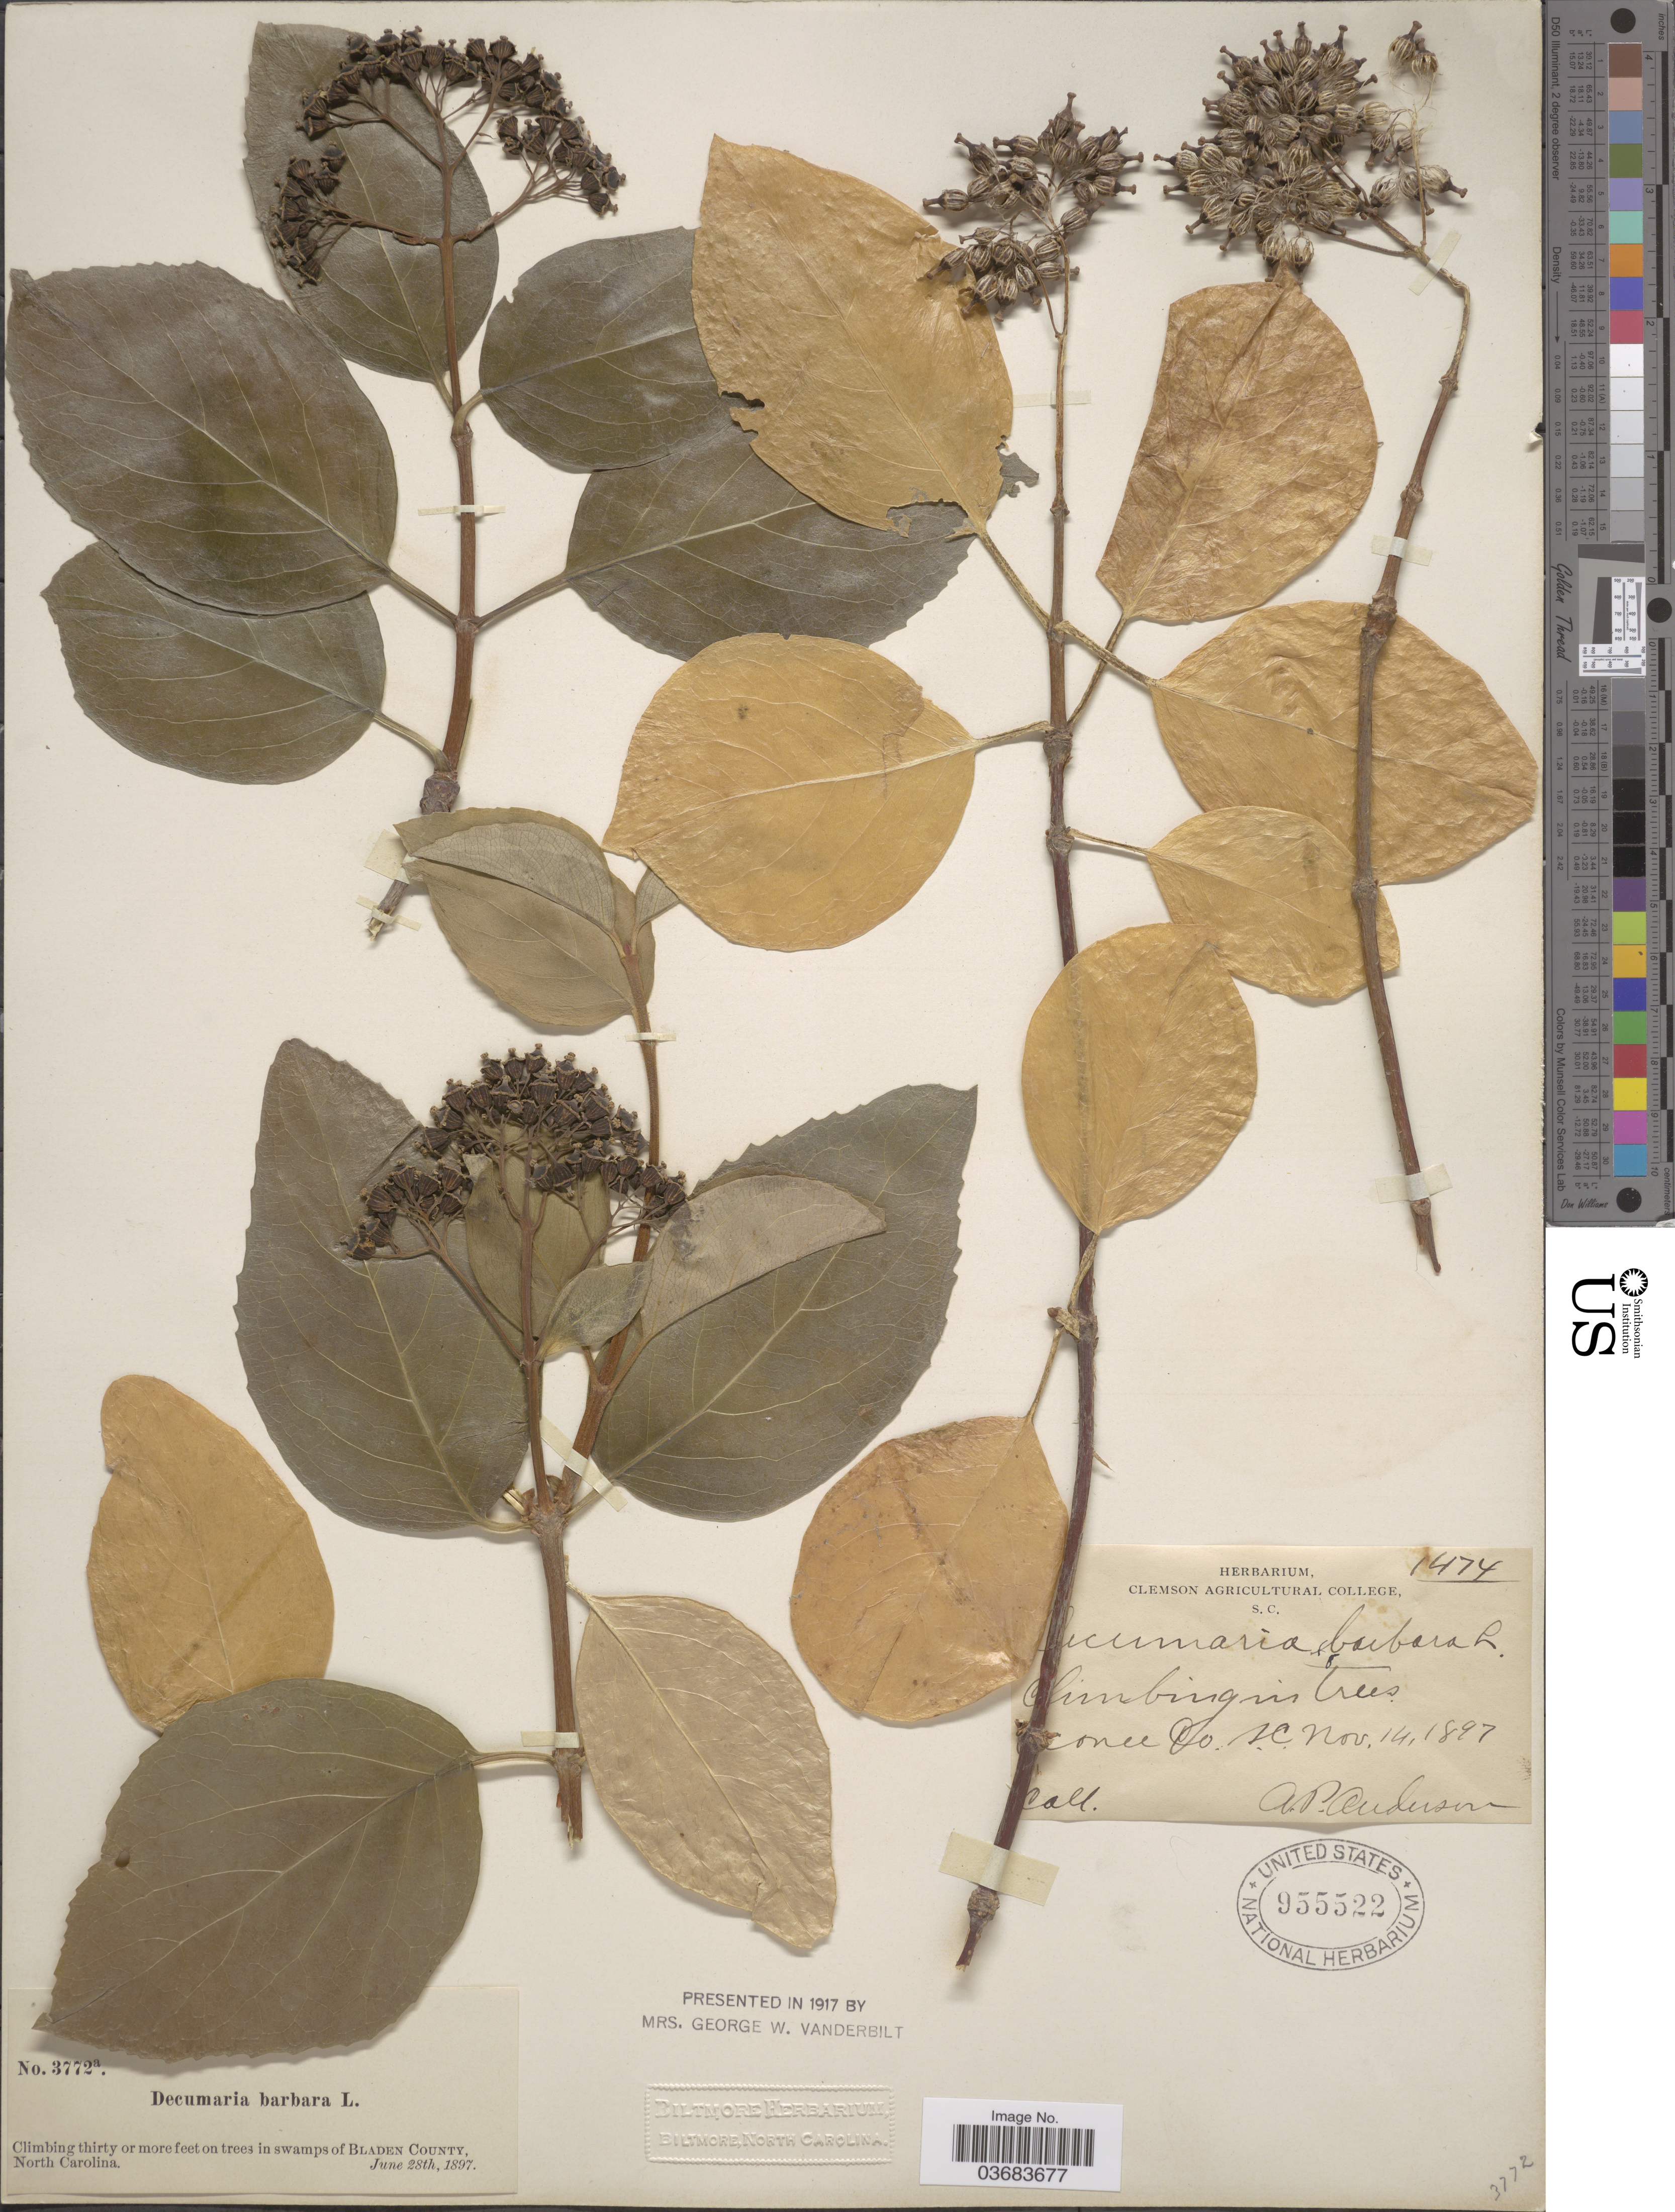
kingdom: Plantae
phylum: Tracheophyta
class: Magnoliopsida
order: Cornales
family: Hydrangeaceae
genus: Hydrangea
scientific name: Hydrangea barbara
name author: (L.) Bernd Schulz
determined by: Strong, Mark T., (BOT), Smithsonian Institution - National Museum of Natural History (UNITED STATES)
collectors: A. P. Anderson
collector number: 1474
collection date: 1897-11-14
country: United States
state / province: South Carolina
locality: Climbing in trees. Oconee Co.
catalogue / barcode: US 955522